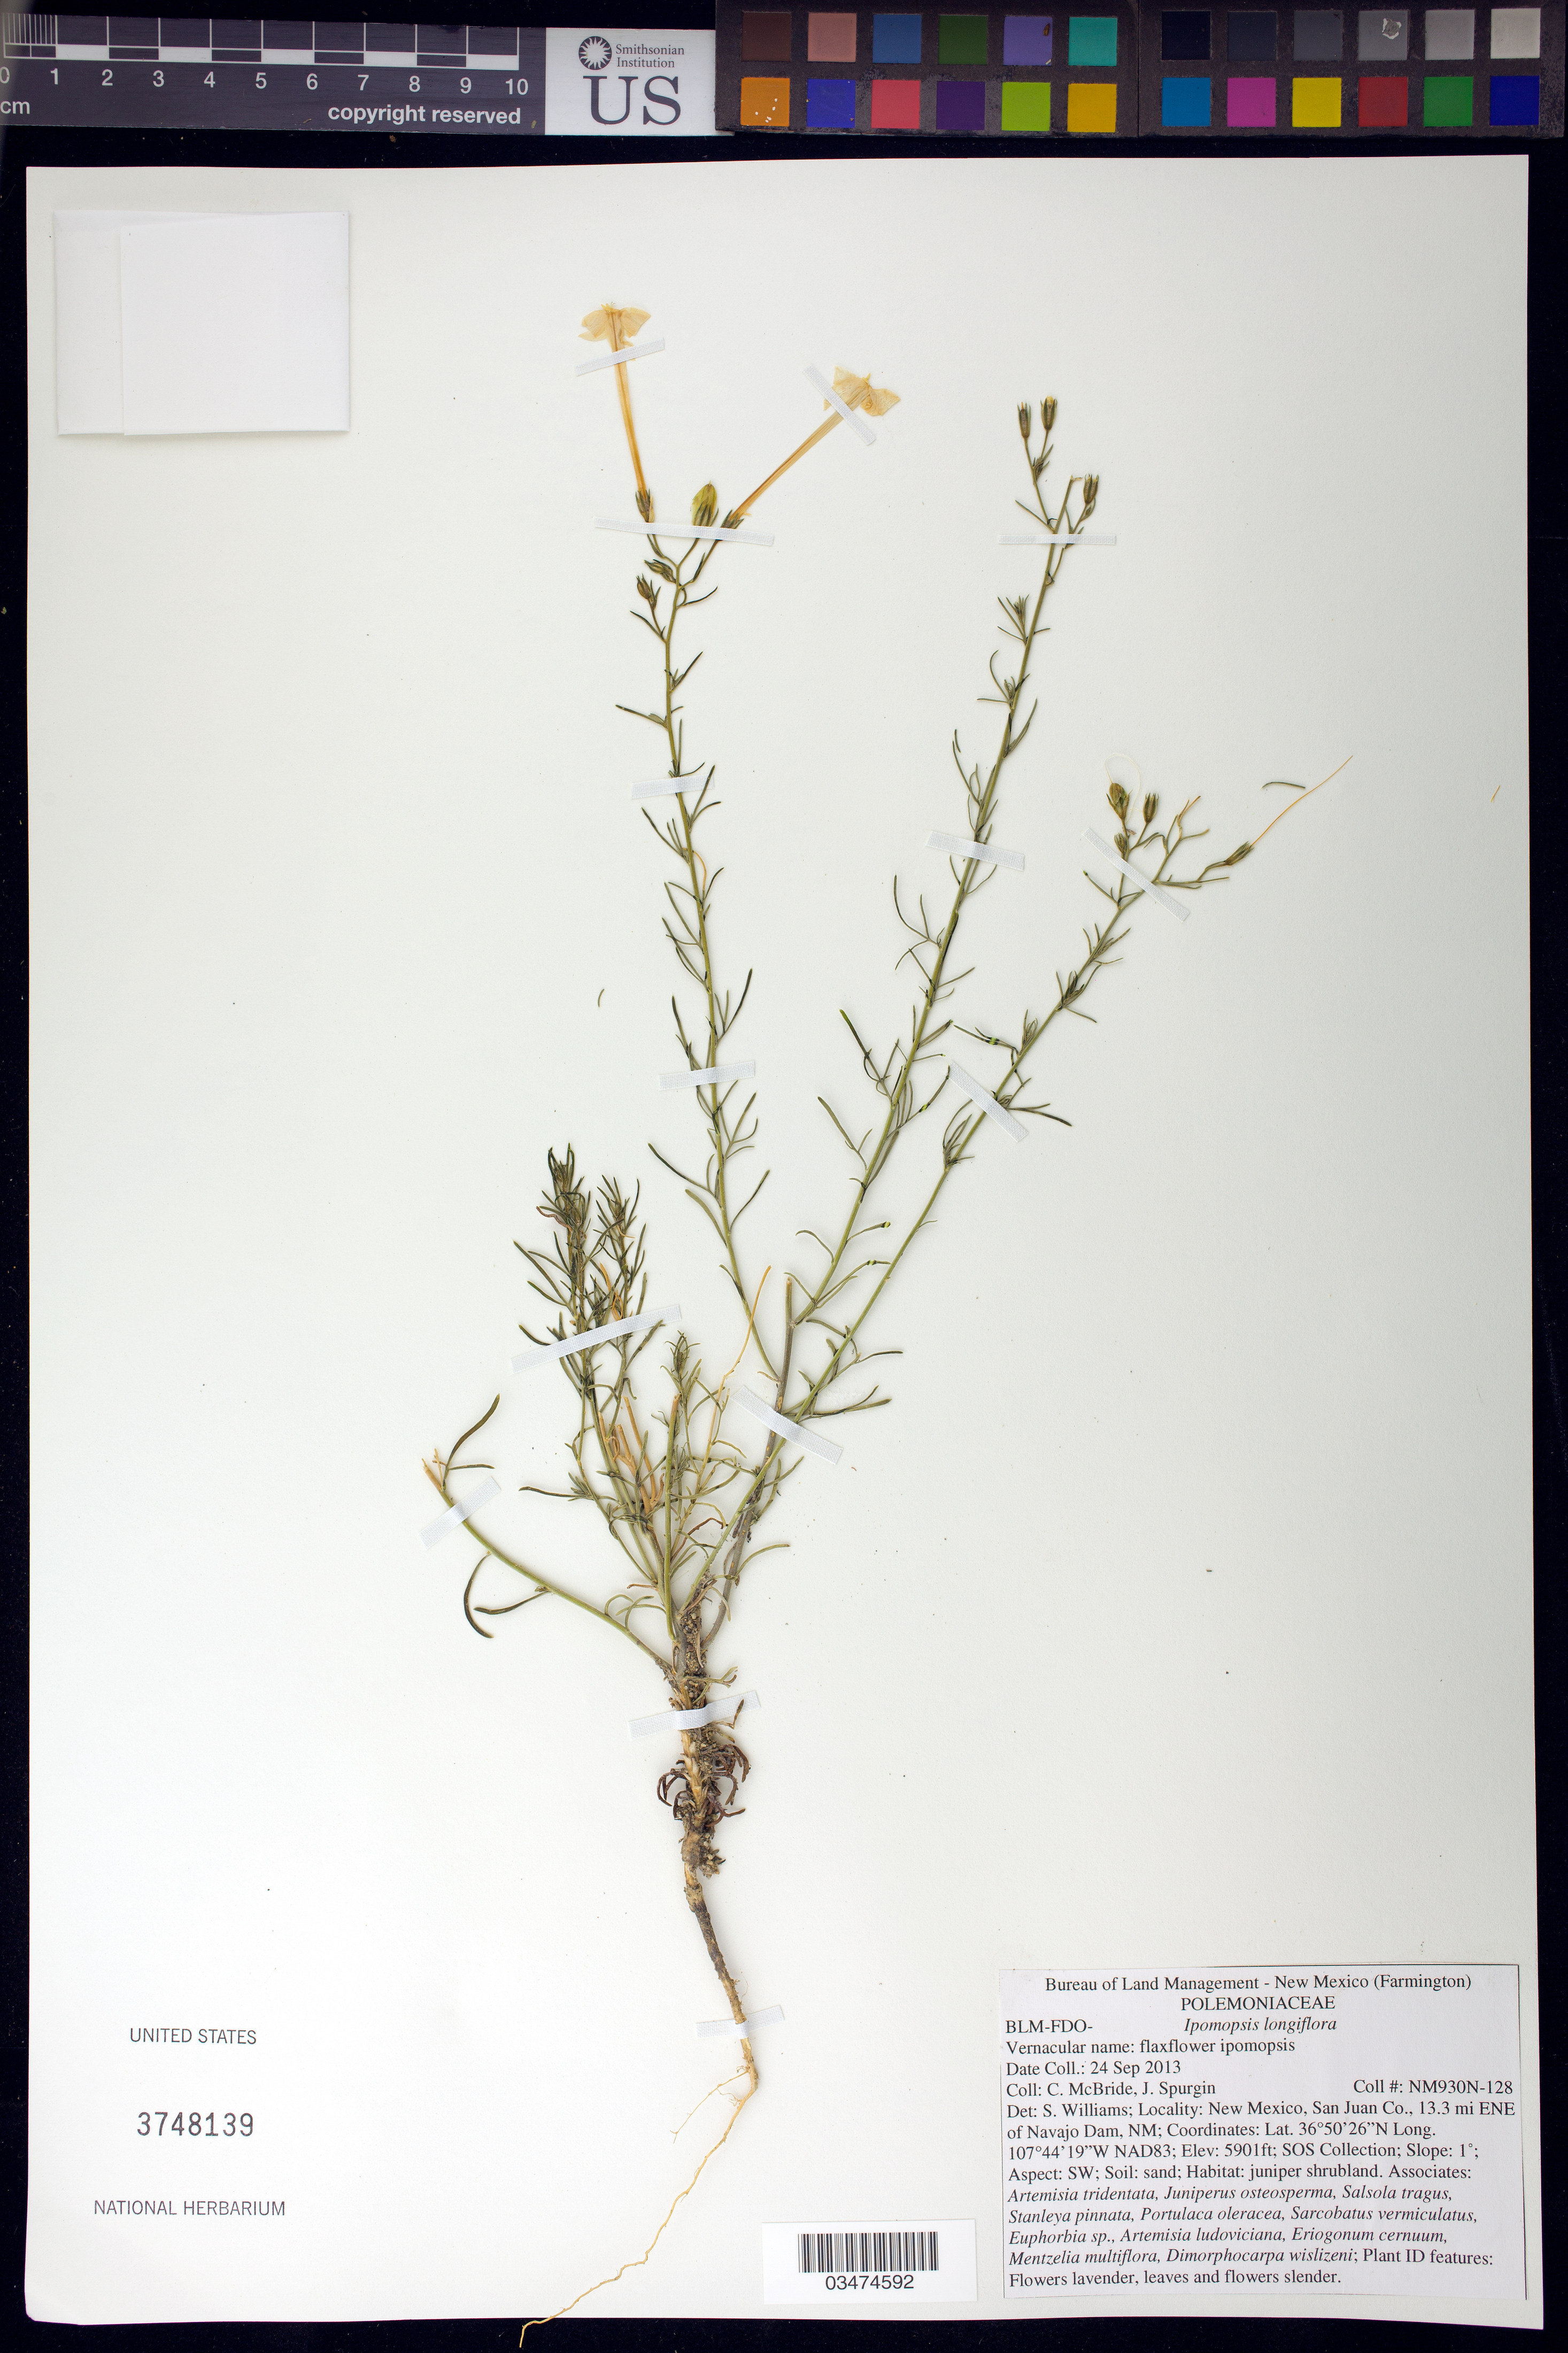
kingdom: Plantae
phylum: Tracheophyta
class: Magnoliopsida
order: Ericales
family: Polemoniaceae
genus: Ipomopsis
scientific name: Ipomopsis longiflora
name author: (Torr.) V.E. Grant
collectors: C. McBride & J. Spurgin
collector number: NM930N-128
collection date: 2013-09-24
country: United States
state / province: New Mexico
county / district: San Juan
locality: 13.3 mi. ENE of Navajo Dam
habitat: Sand. Juniper shrubland.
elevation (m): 1799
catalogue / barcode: US 3748139